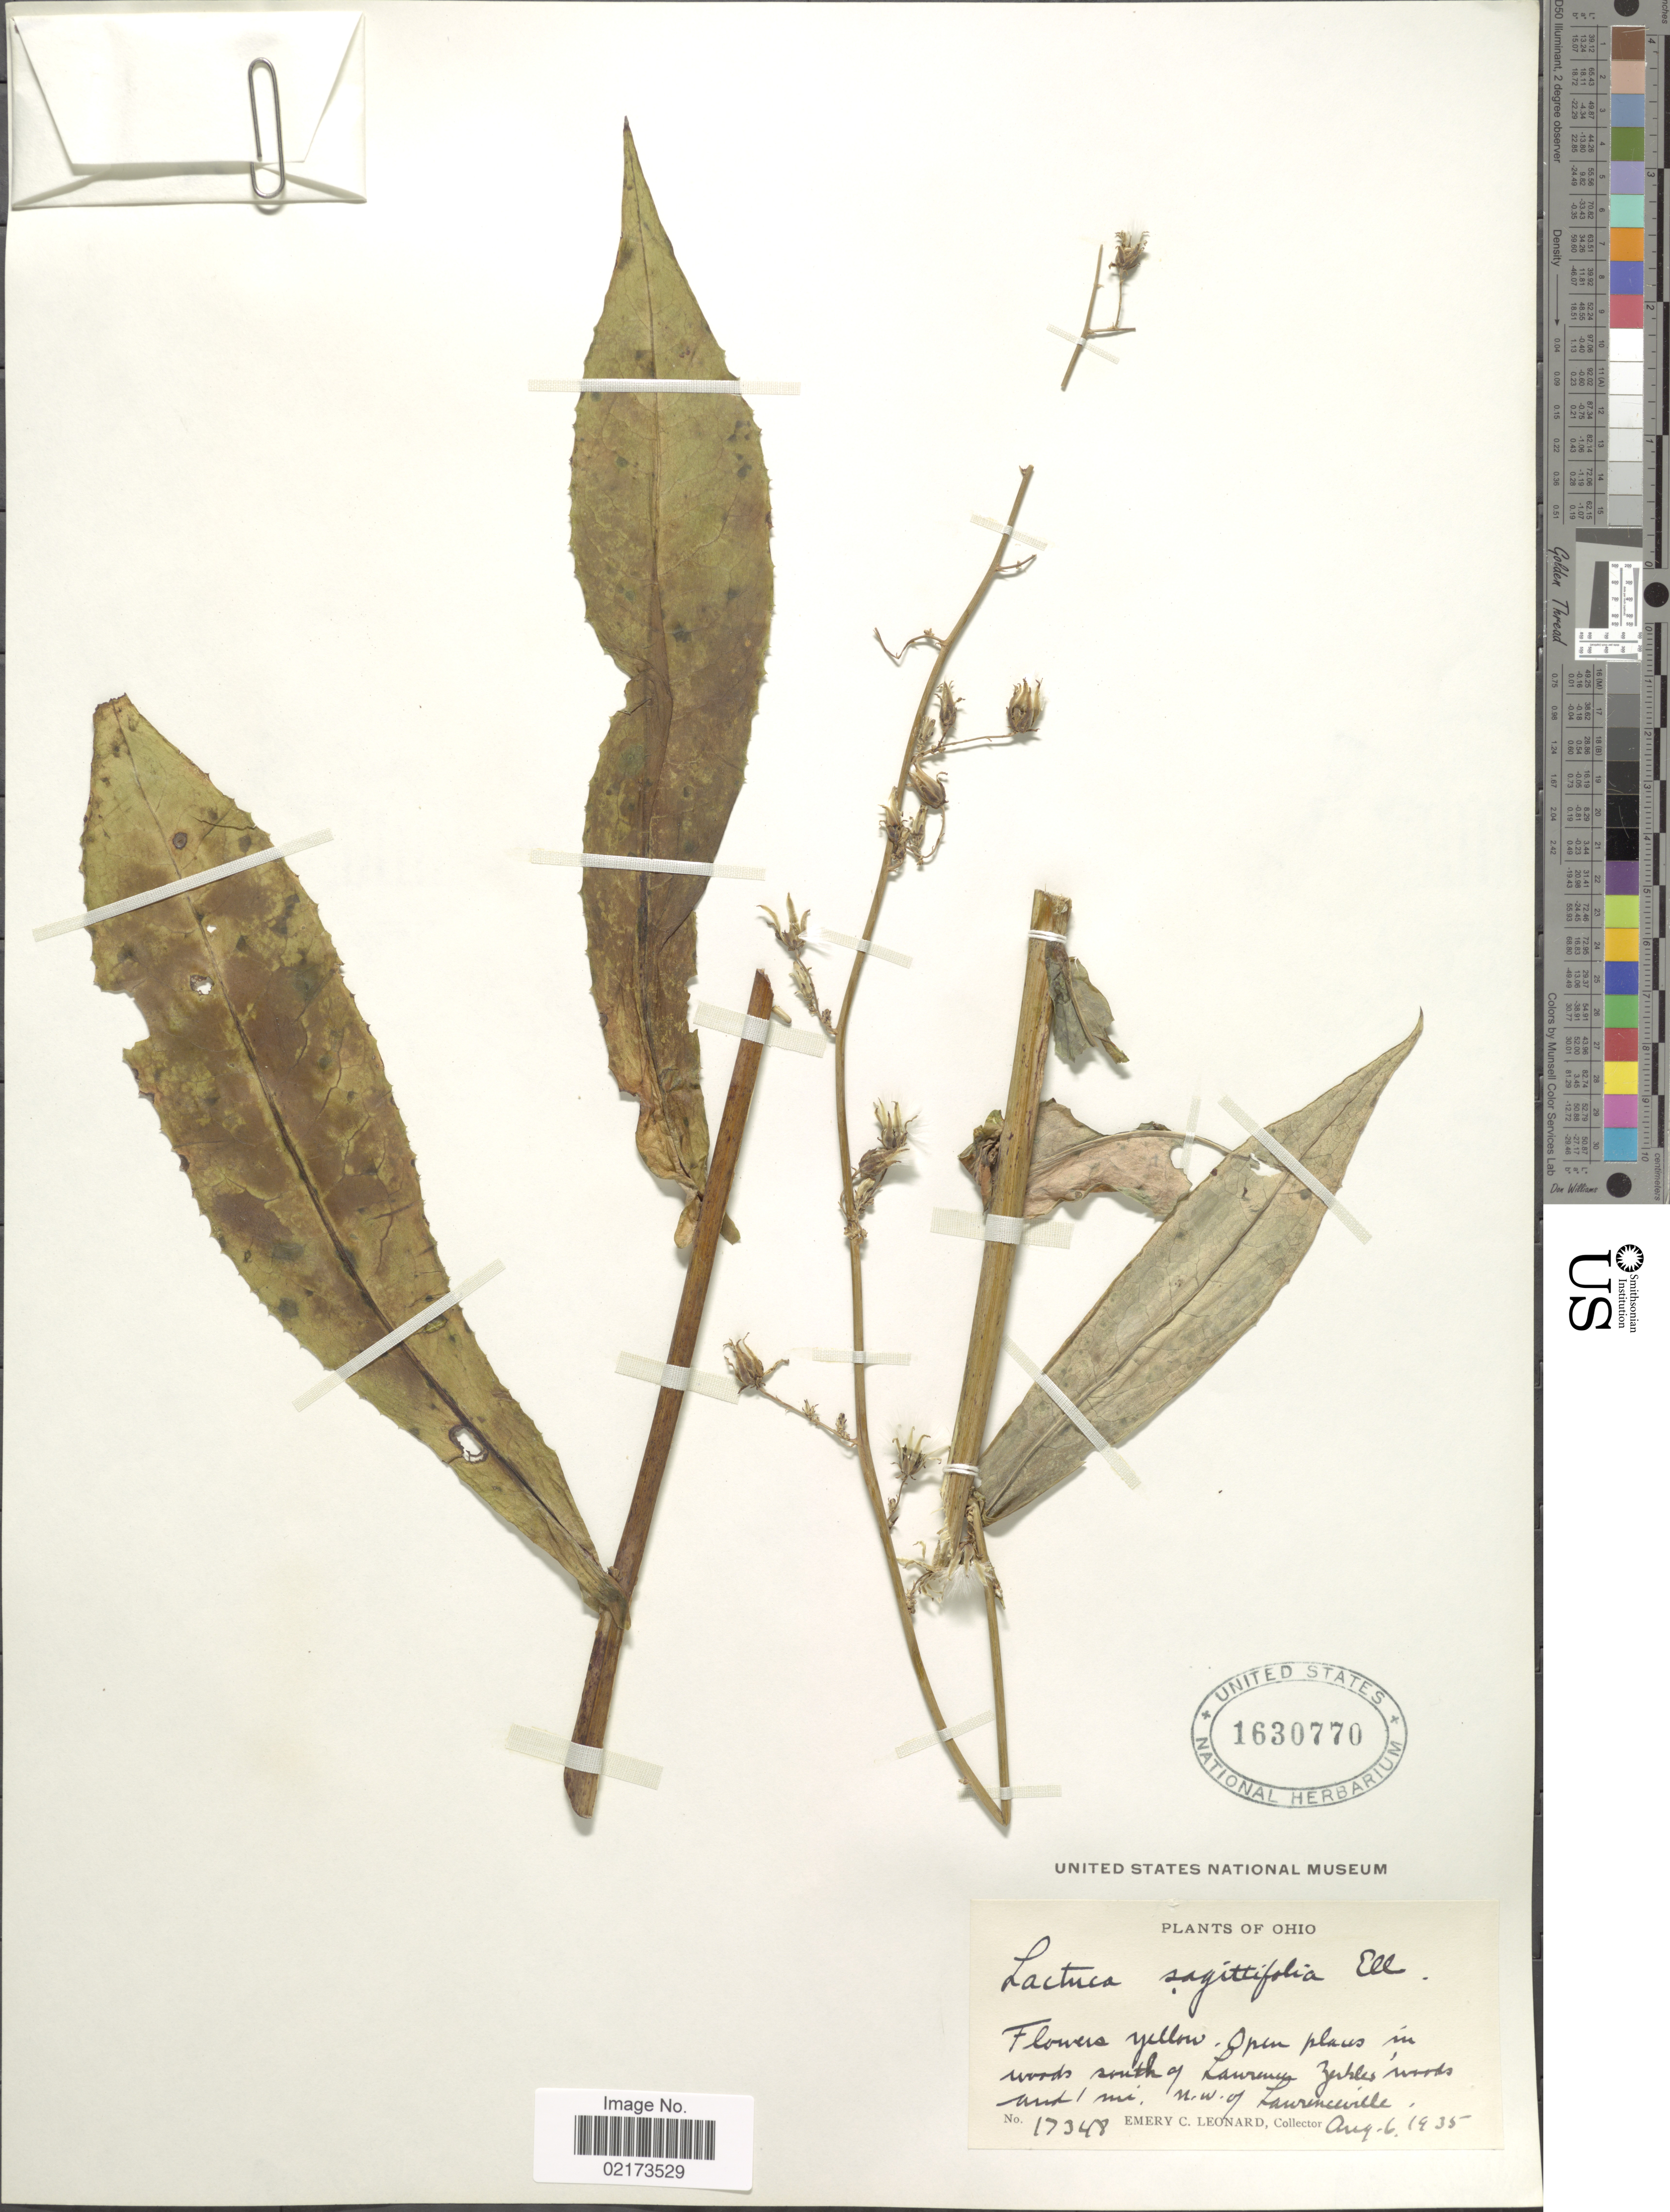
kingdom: Plantae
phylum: Tracheophyta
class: Magnoliopsida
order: Asterales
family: Asteraceae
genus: Lactuca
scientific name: Lactuca canadensis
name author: L.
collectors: E. C. Leonard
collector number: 17348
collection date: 1935-08-06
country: United States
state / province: Ohio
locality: South of Lawrence Zerkles woods and 1 mi. n. w. of Lawrenceville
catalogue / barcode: US 1630770